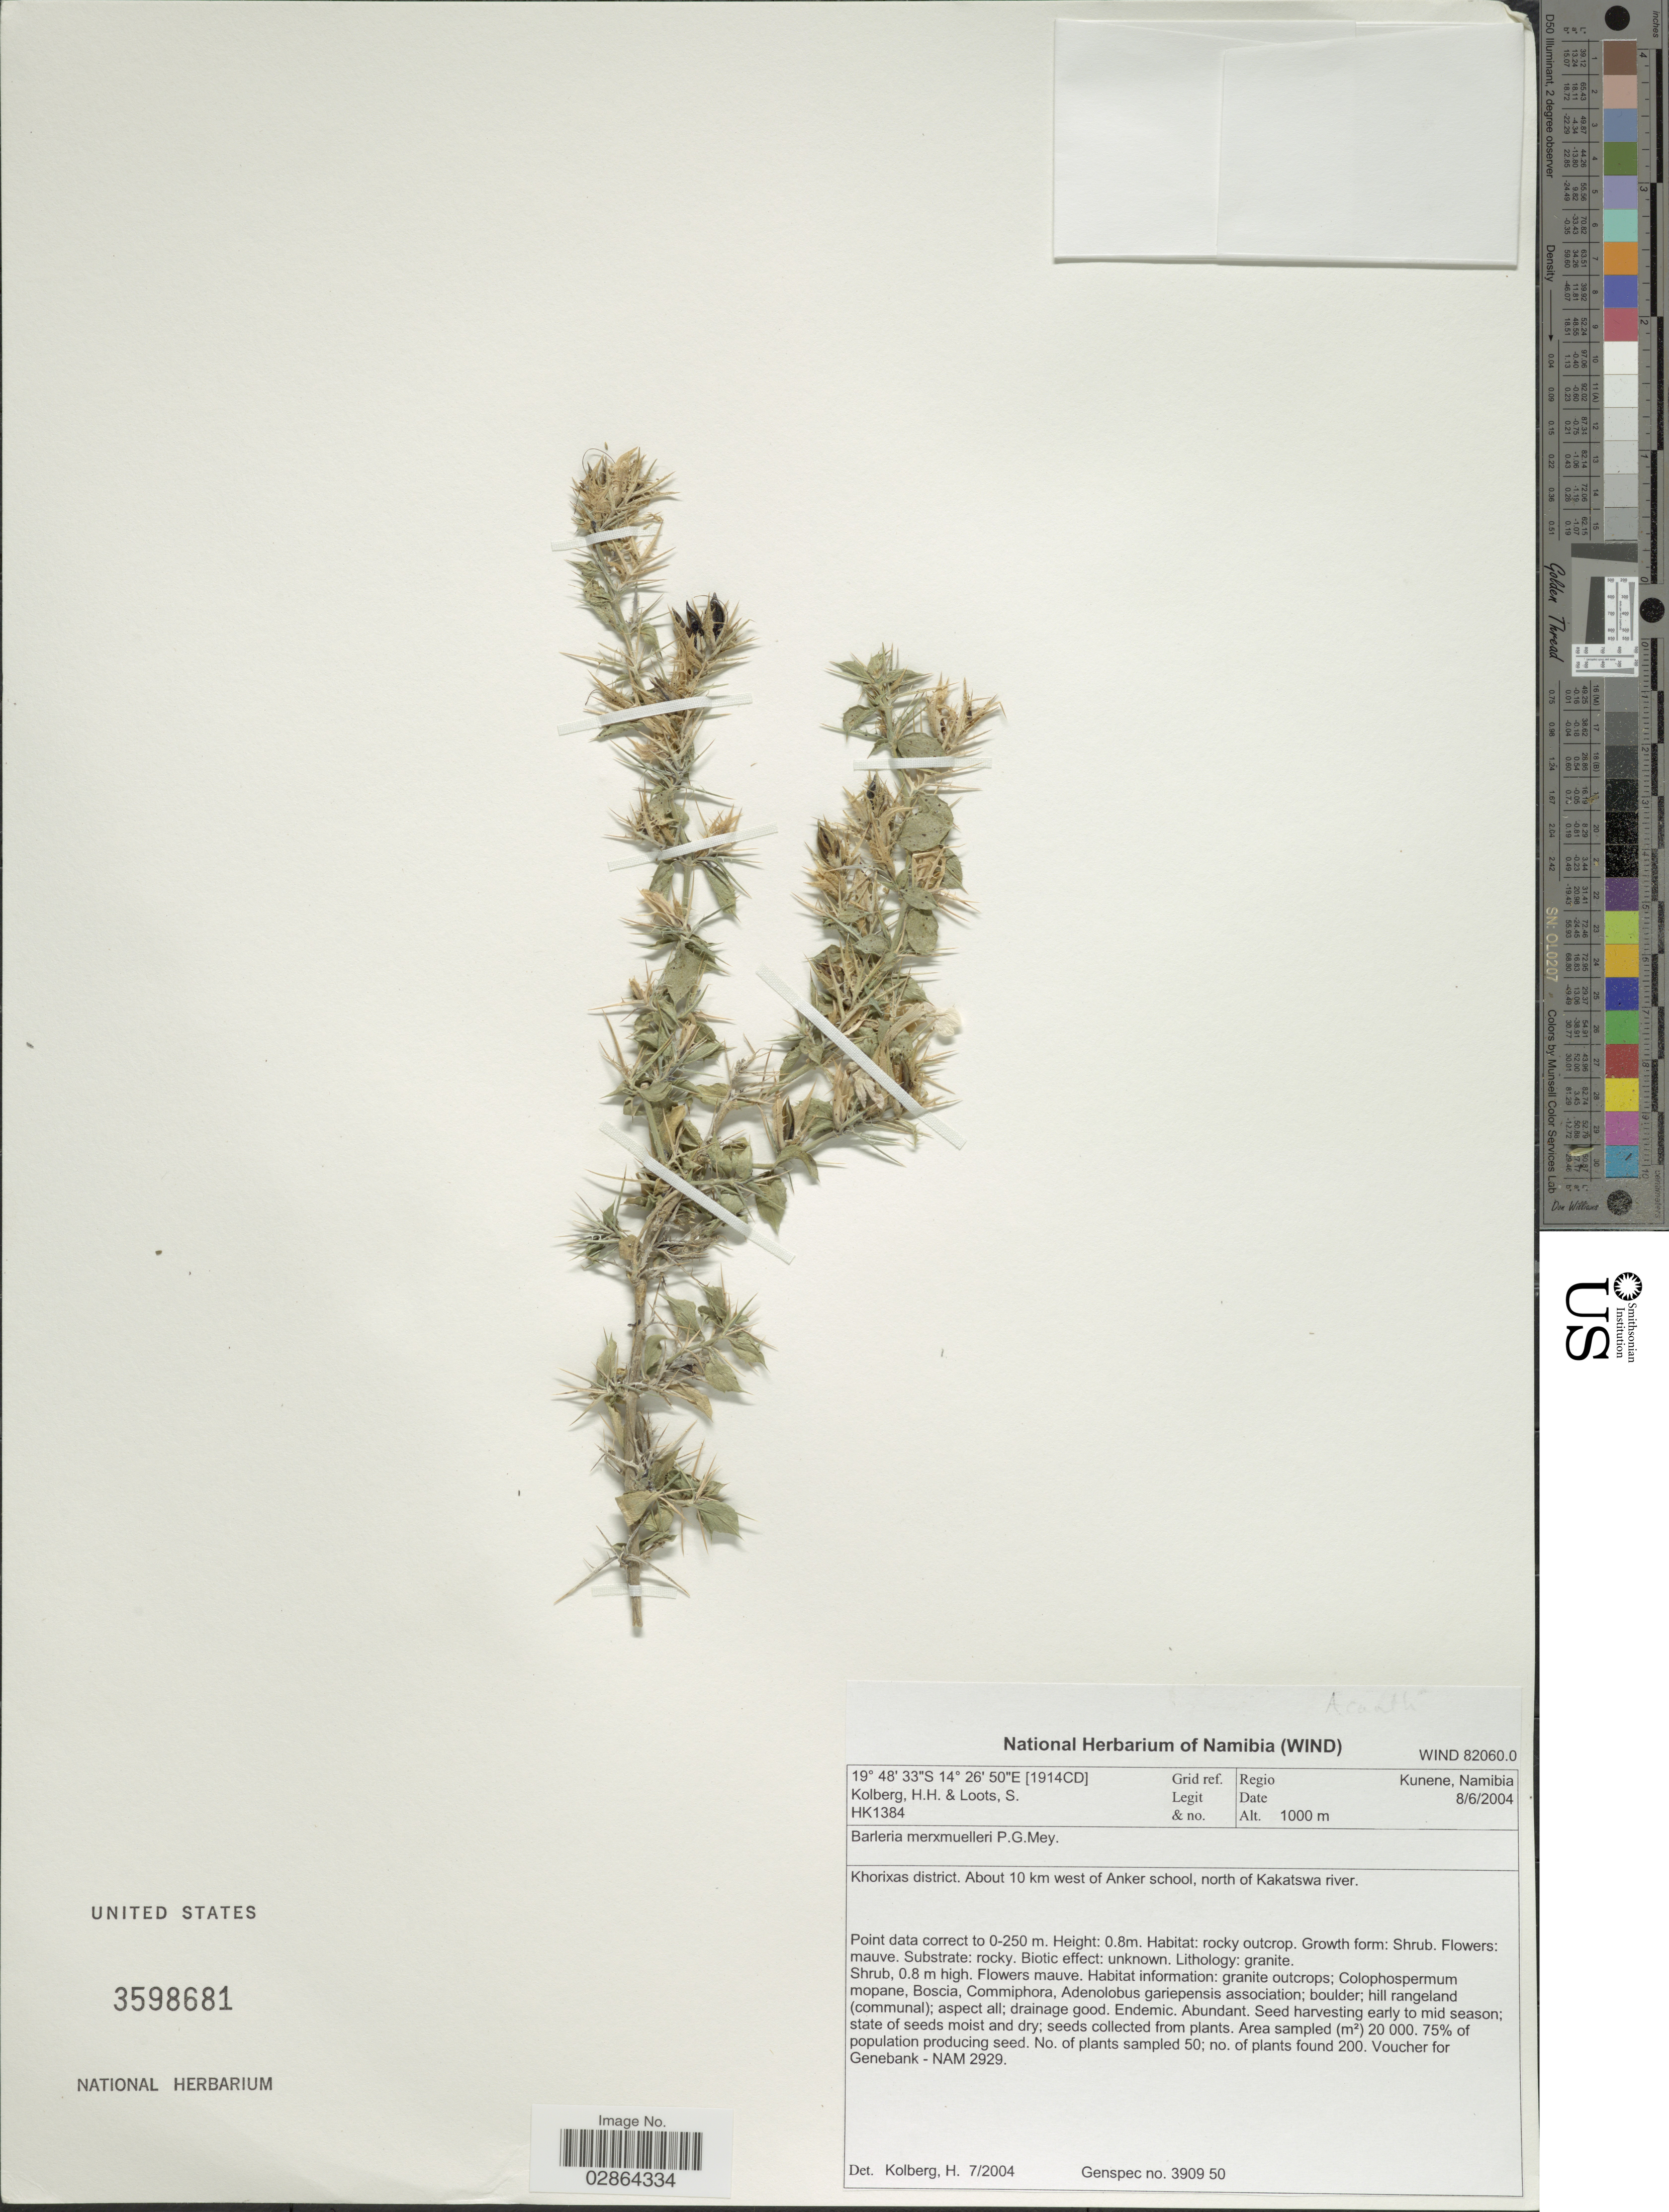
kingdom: Plantae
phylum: Tracheophyta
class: Magnoliopsida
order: Lamiales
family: Acanthaceae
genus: Barleria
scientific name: Barleria merxmuelleri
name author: P.G. Mey.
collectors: H. H. Kolberg & S. Loots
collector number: HK1384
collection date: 2004-06-08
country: Namibia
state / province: Kunene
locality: Grid ref. [1914CD], Regio Kunene, Namibia, Khorixas district. About 10 km west of Anker school, north of Kakatswa river.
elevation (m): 1000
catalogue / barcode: US 3598681